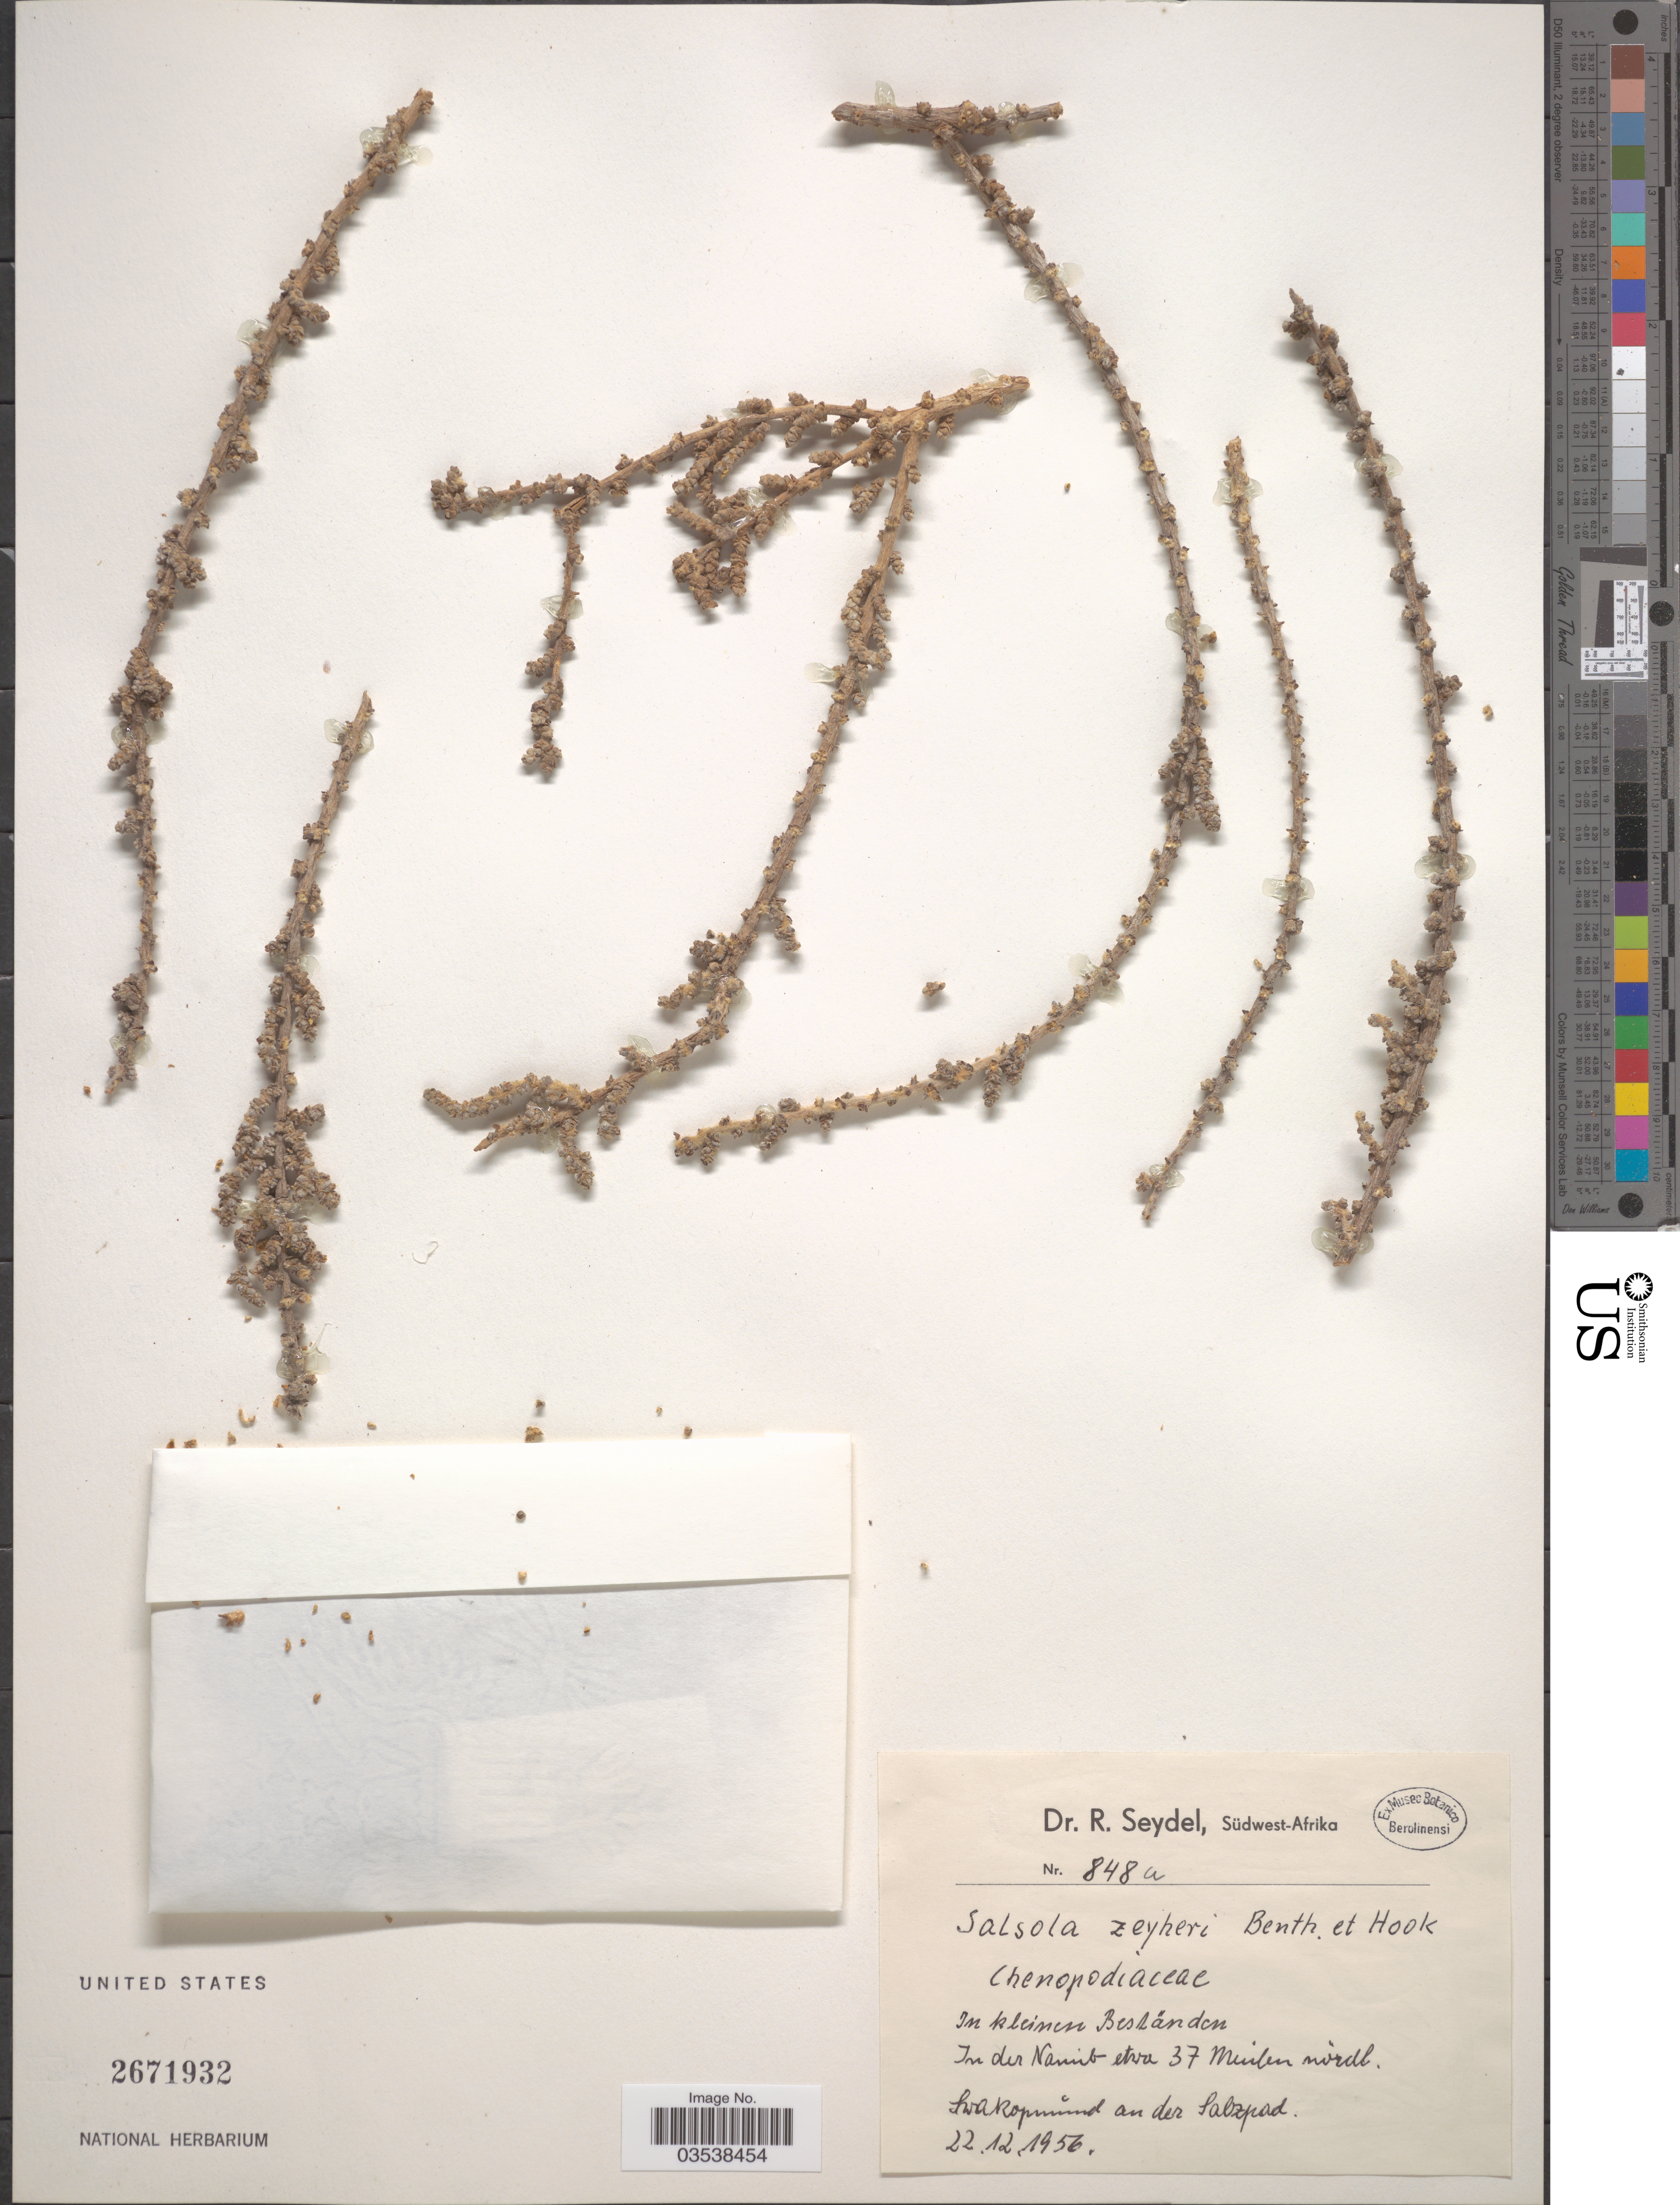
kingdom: Plantae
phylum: Tracheophyta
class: Magnoliopsida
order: Caryophyllales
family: Amaranthaceae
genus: Caroxylon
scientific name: Caroxylon zeyheri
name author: Moq.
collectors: R. Seydel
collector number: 848a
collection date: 1956-12-22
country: Namibia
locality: Südwest-Afrika. In der Namit etwa 37 Meilen nördl. Swakopmünd an der Salzpad.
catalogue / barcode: US 2671932